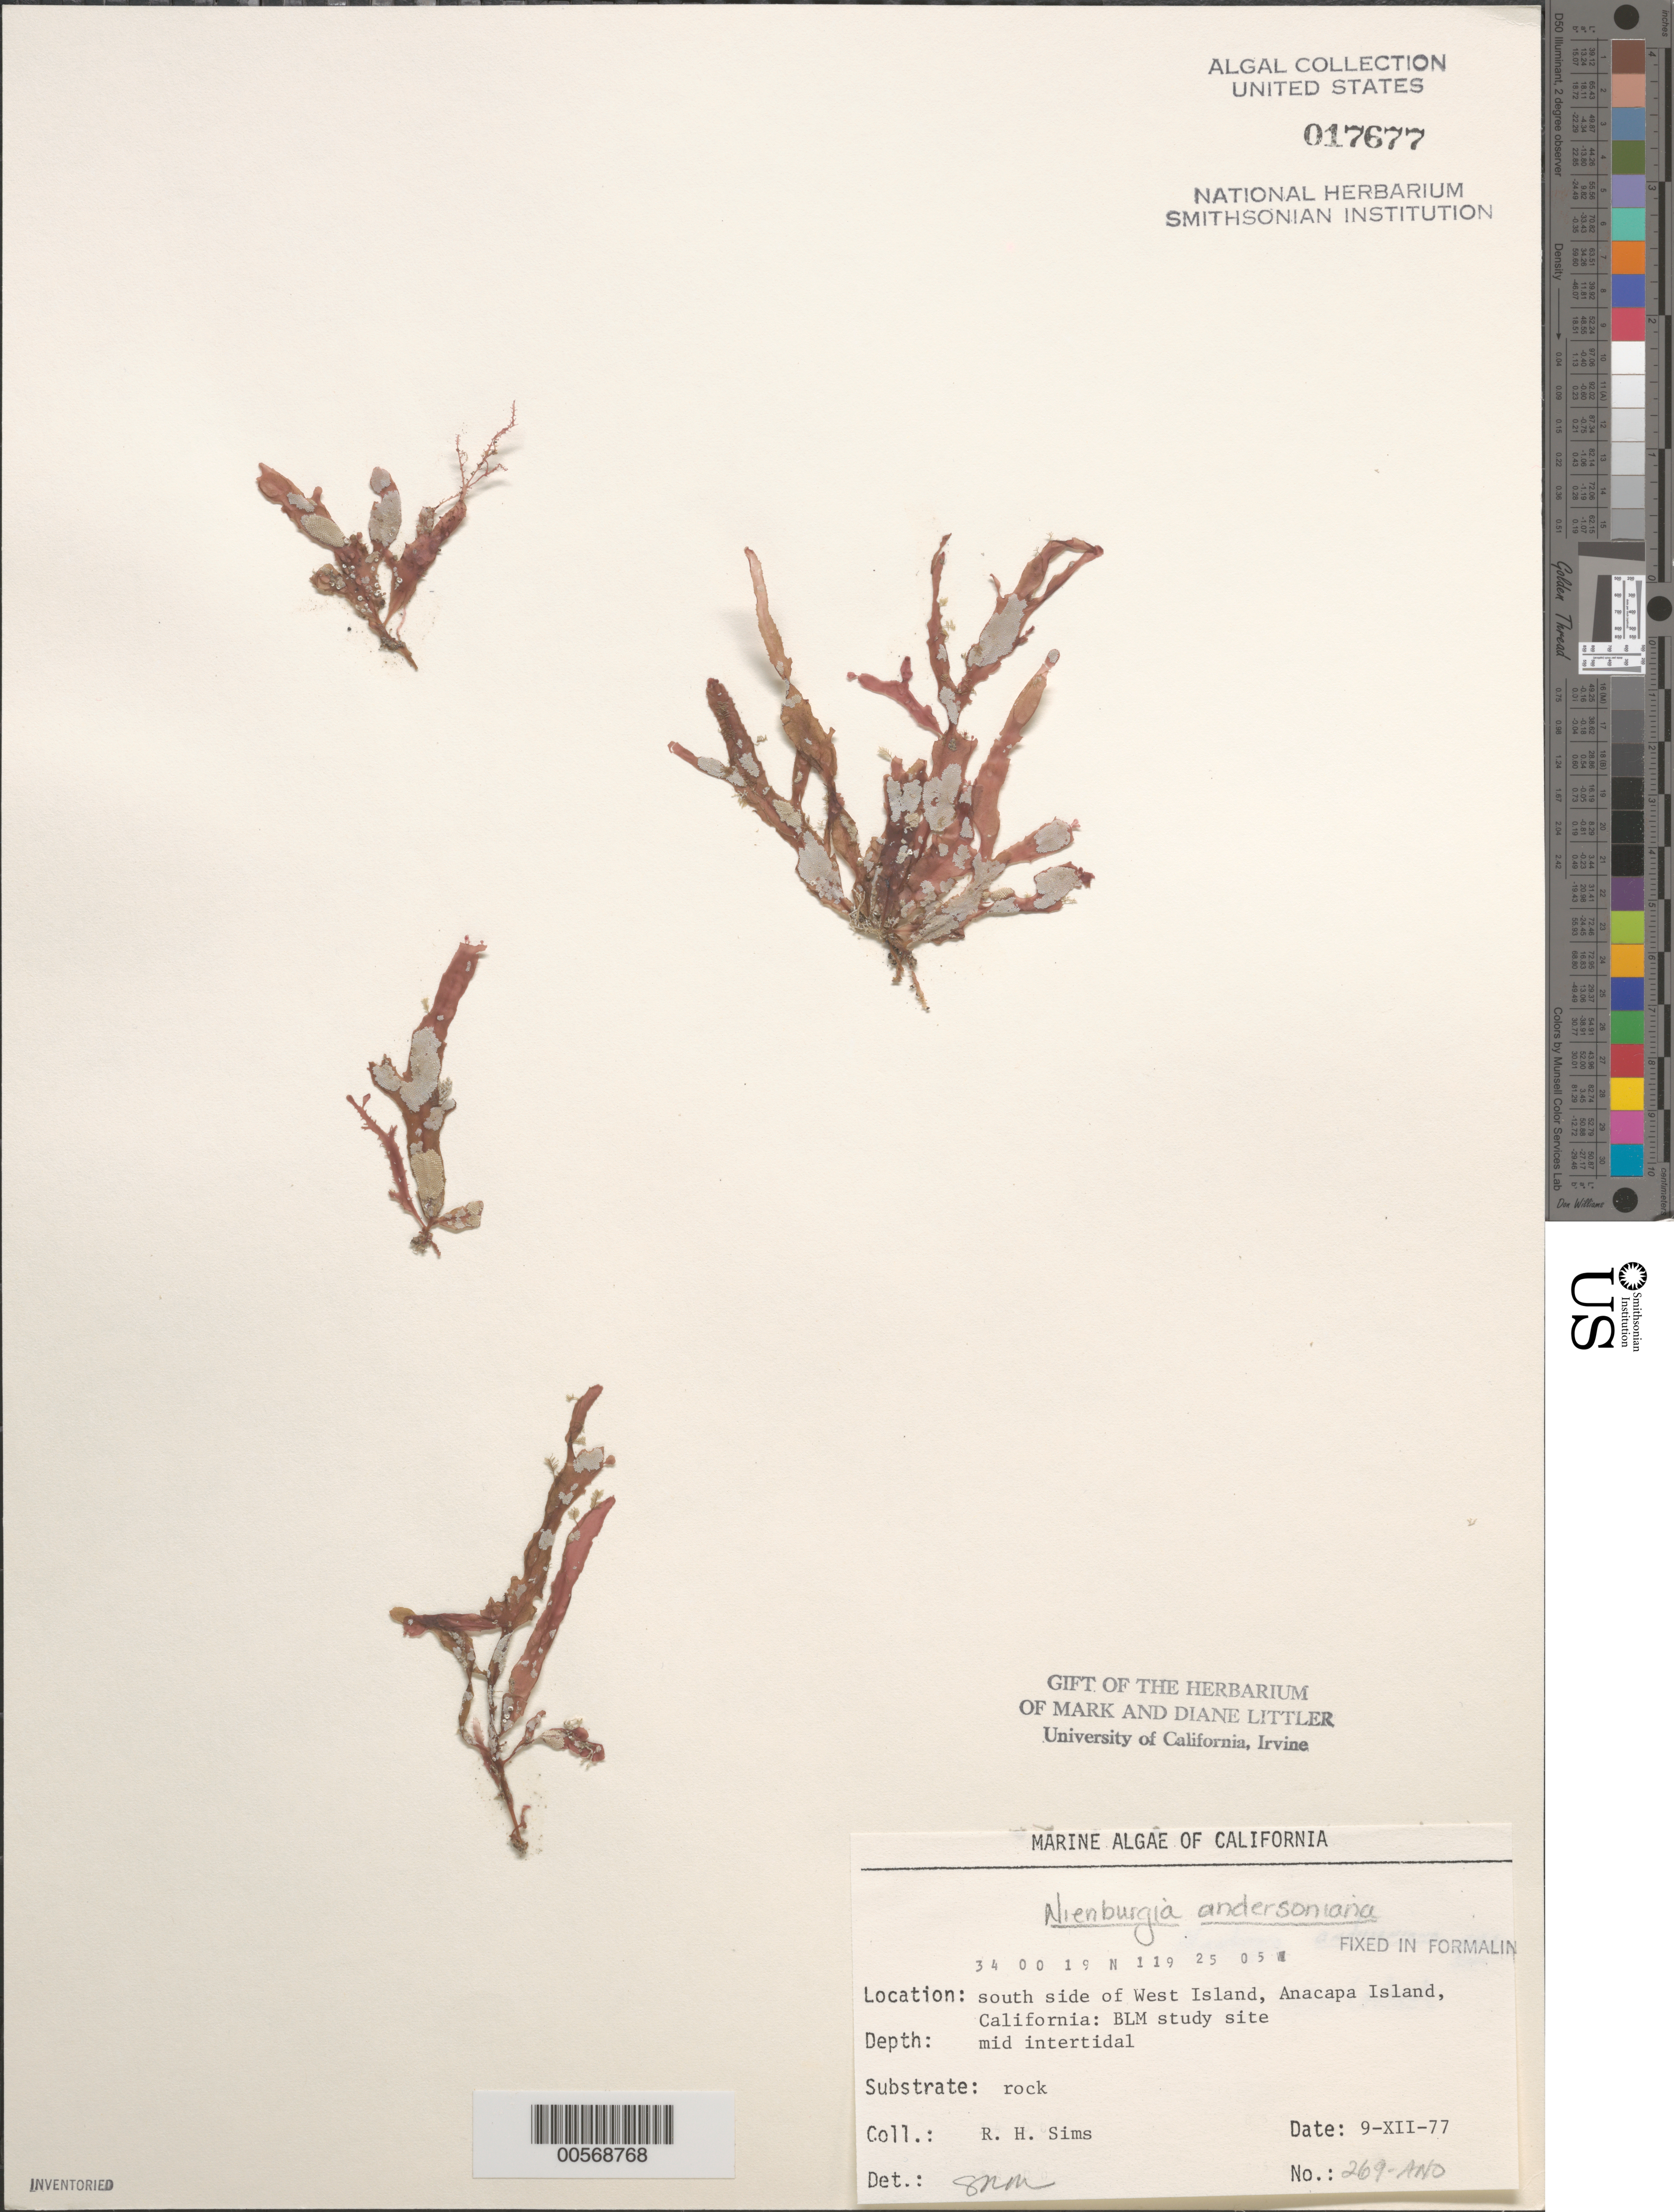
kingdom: Plantae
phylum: Rhodophyta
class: Florideophyceae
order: Ceramiales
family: Delesseriaceae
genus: Nienburgia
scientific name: Nienburgia andersoniana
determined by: Murray, S. N.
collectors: R. H. Sims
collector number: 269-ANO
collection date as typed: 09 Dec 1977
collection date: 1977-12-09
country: United States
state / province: California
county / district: Ventura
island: Anacapa Island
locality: South side of west island, near Cat Rock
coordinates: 34 00'19"N, 119 25'05"W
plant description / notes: BLM-SOCALBIGHT Rocky Intertidal Survey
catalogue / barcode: US 17677